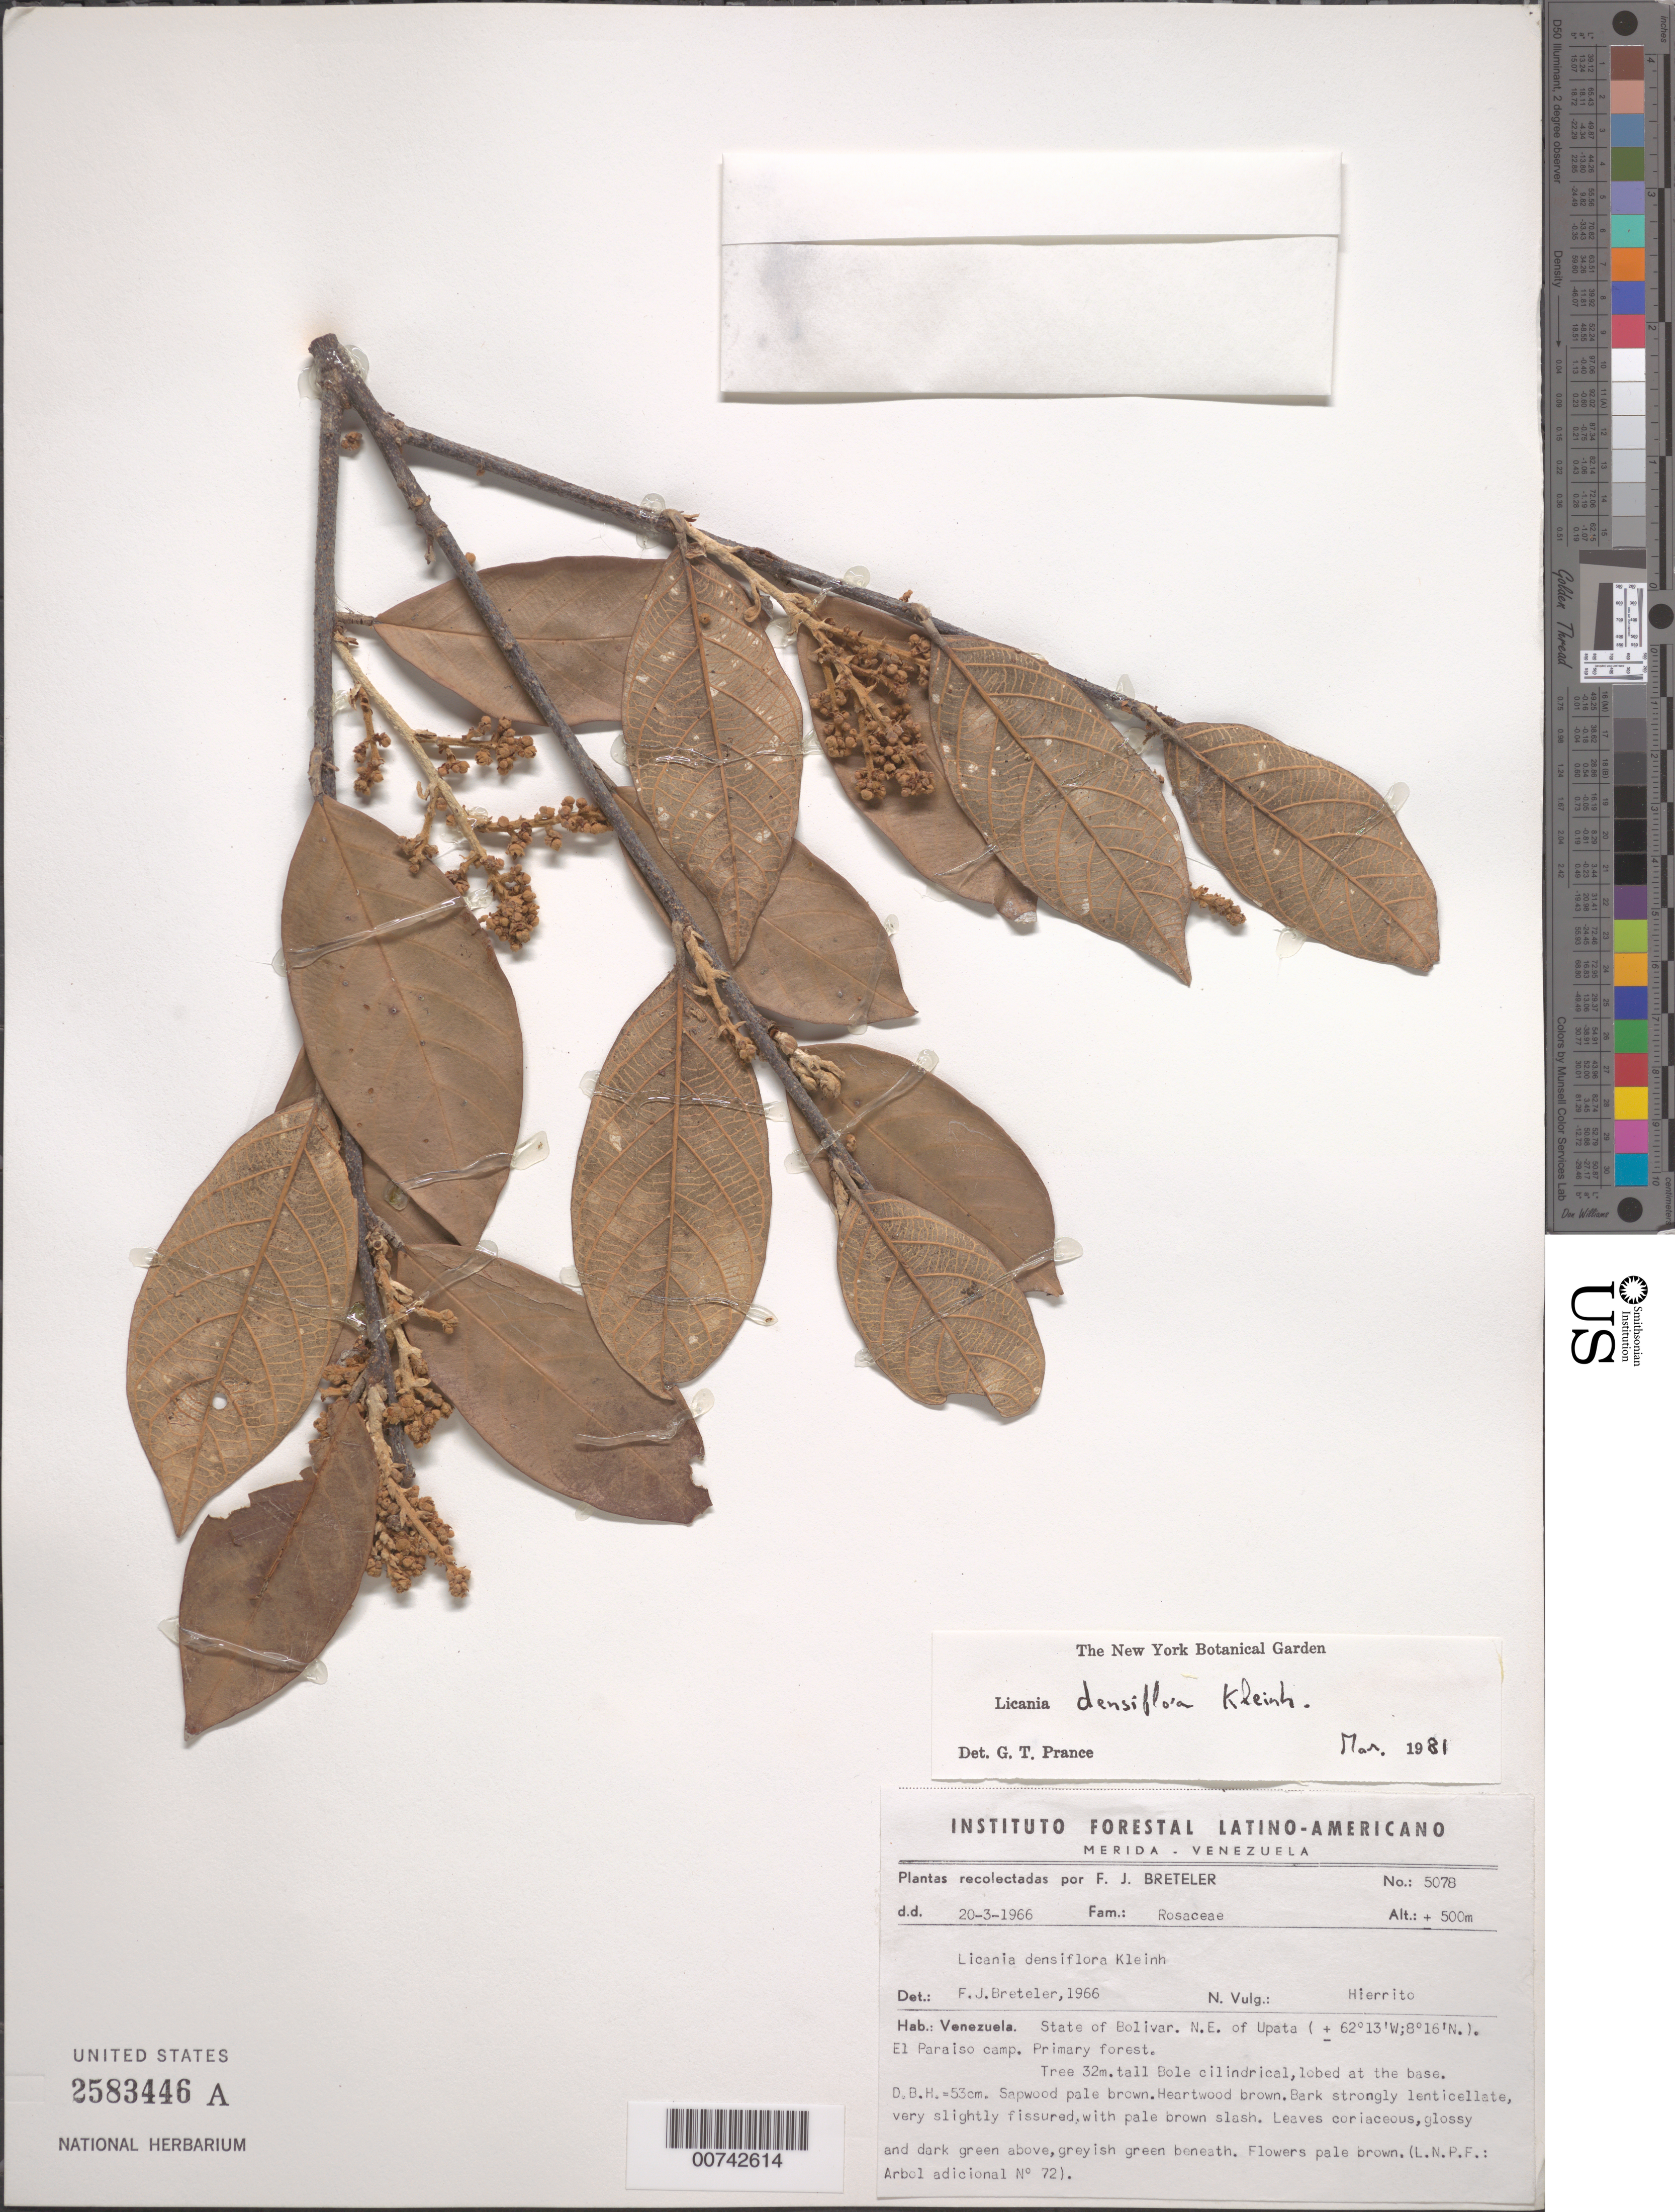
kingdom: Plantae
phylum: Tracheophyta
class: Magnoliopsida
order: Malpighiales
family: Chrysobalanaceae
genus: Licania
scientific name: Licania densiflora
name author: Kleinh.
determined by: Prance, G. T.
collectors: F. J. Breteler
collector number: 5078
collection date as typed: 20-Mar-66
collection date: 1966-03-20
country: Venezuela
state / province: Bolívar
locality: Upata, NE of, near El Paraiso camp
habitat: Primary forest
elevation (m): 500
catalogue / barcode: US 2583446A